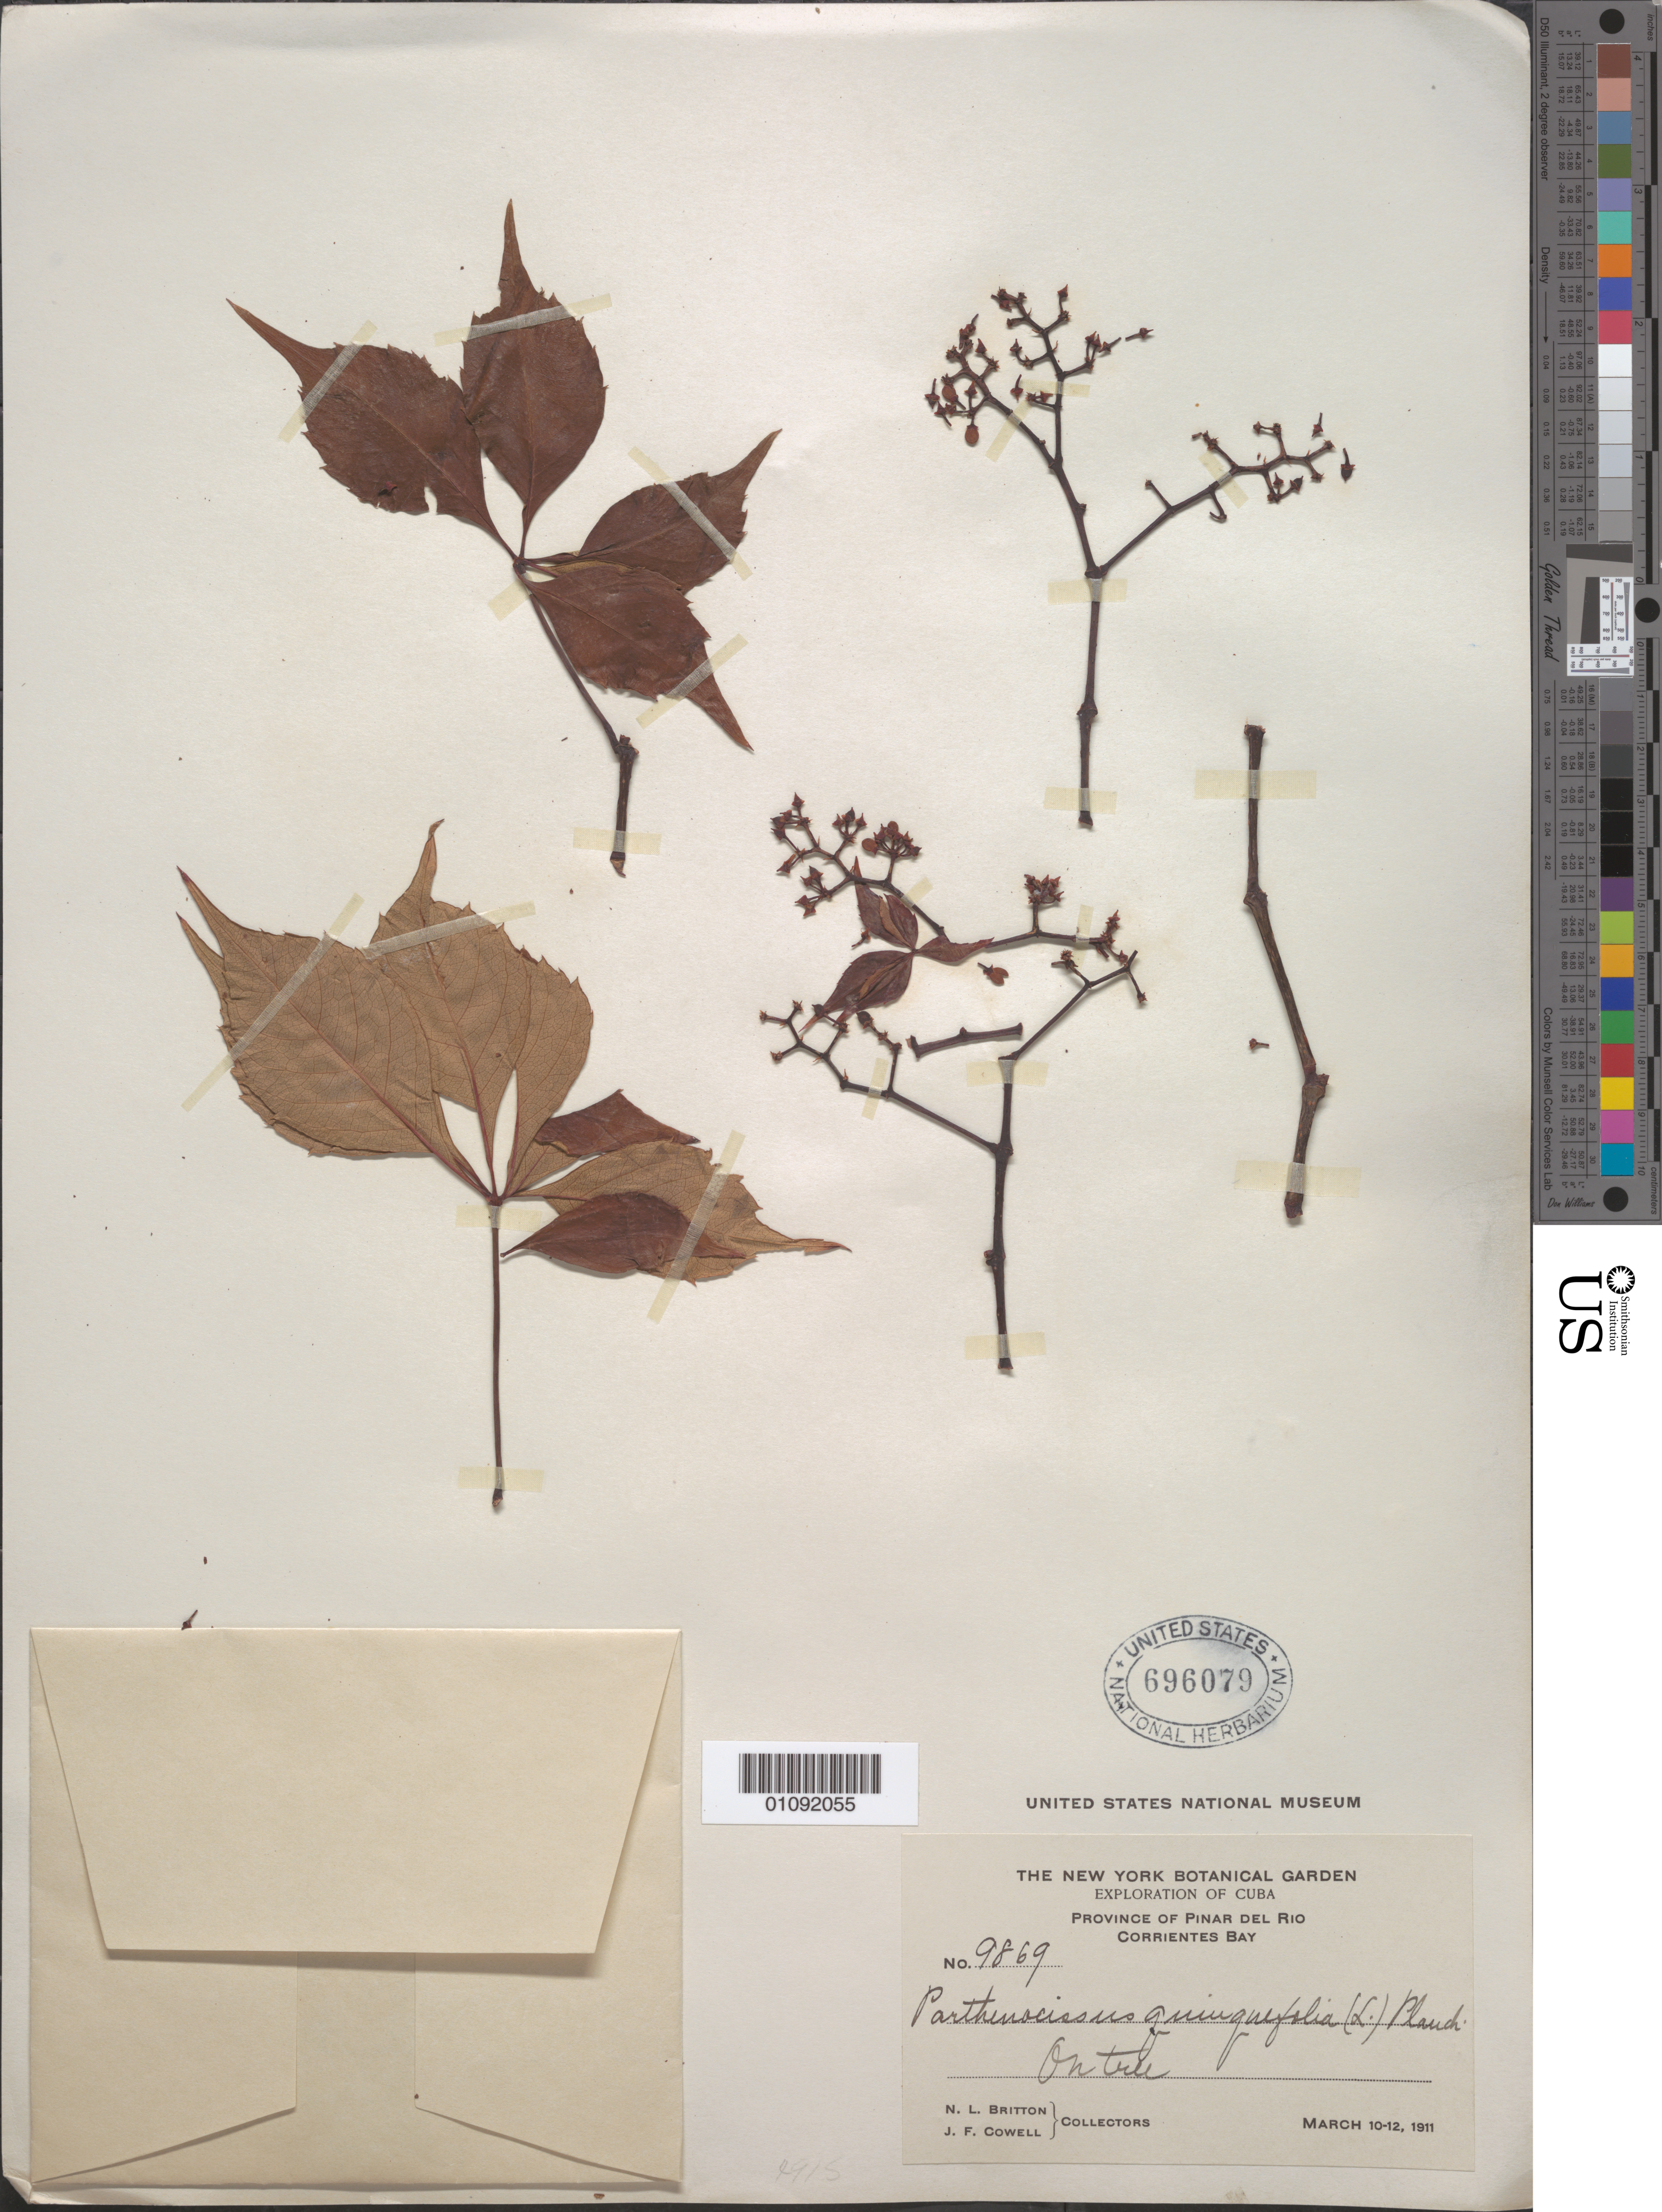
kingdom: Plantae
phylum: Tracheophyta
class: Magnoliopsida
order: Vitales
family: Vitaceae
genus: Parthenocissus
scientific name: Parthenocissus quinquefolia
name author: (L.) Planch.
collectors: N. Britton & J. F. Cowell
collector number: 9869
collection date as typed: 10 Mar 1911 to 12 Mar 1911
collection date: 1911-03-10/1911-03-12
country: Cuba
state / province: Pinar del Rio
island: Cuba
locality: Province of Pinar Del Rio, Corrientes Bay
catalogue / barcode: US 696079